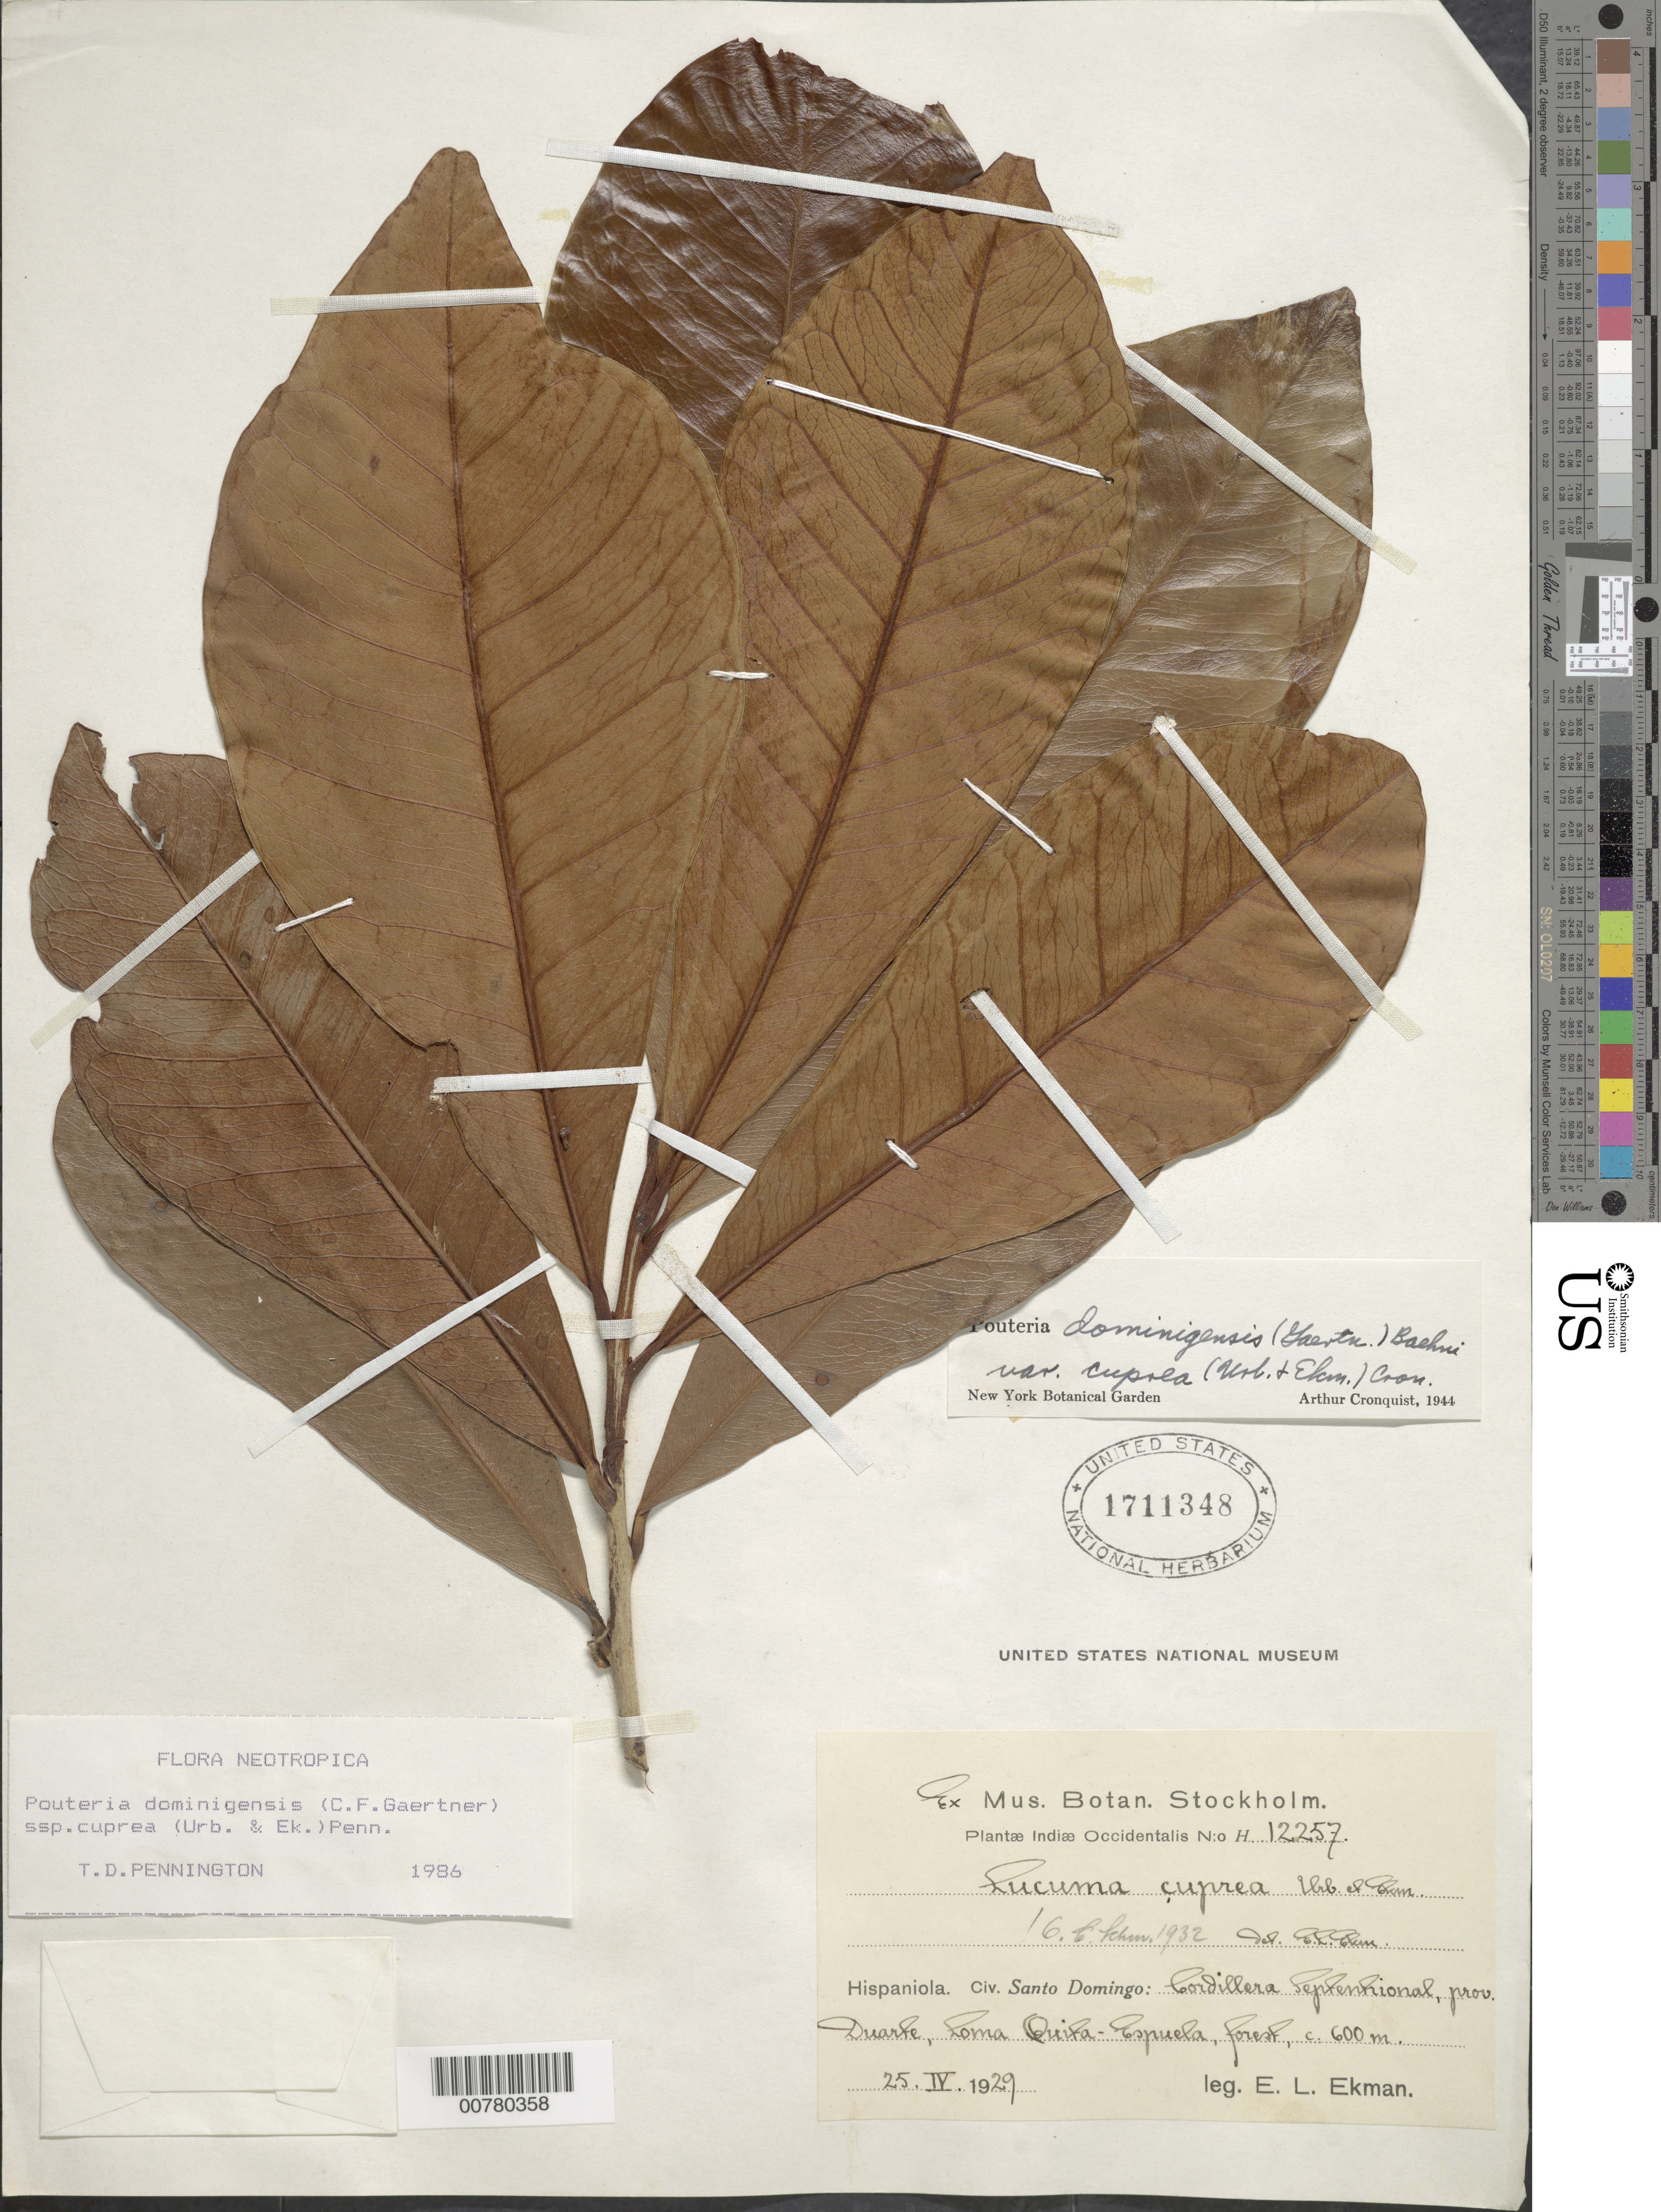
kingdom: Plantae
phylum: Tracheophyta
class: Magnoliopsida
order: Ericales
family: Sapotaceae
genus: Pouteria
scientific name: Pouteria domingensis subsp. cuprea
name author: (Urb. & Ekman) T.D. Penn.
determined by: Pennington, T. D., (K)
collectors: E. L. Ekman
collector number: H 12257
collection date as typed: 25 Apr 1929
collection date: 1929-04-25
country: Dominican Republic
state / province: Duarte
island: Hispaniola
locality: Cordillera Septentrional, Loma Quita-Espuela.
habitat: Forest.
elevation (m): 600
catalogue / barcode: US 1711348